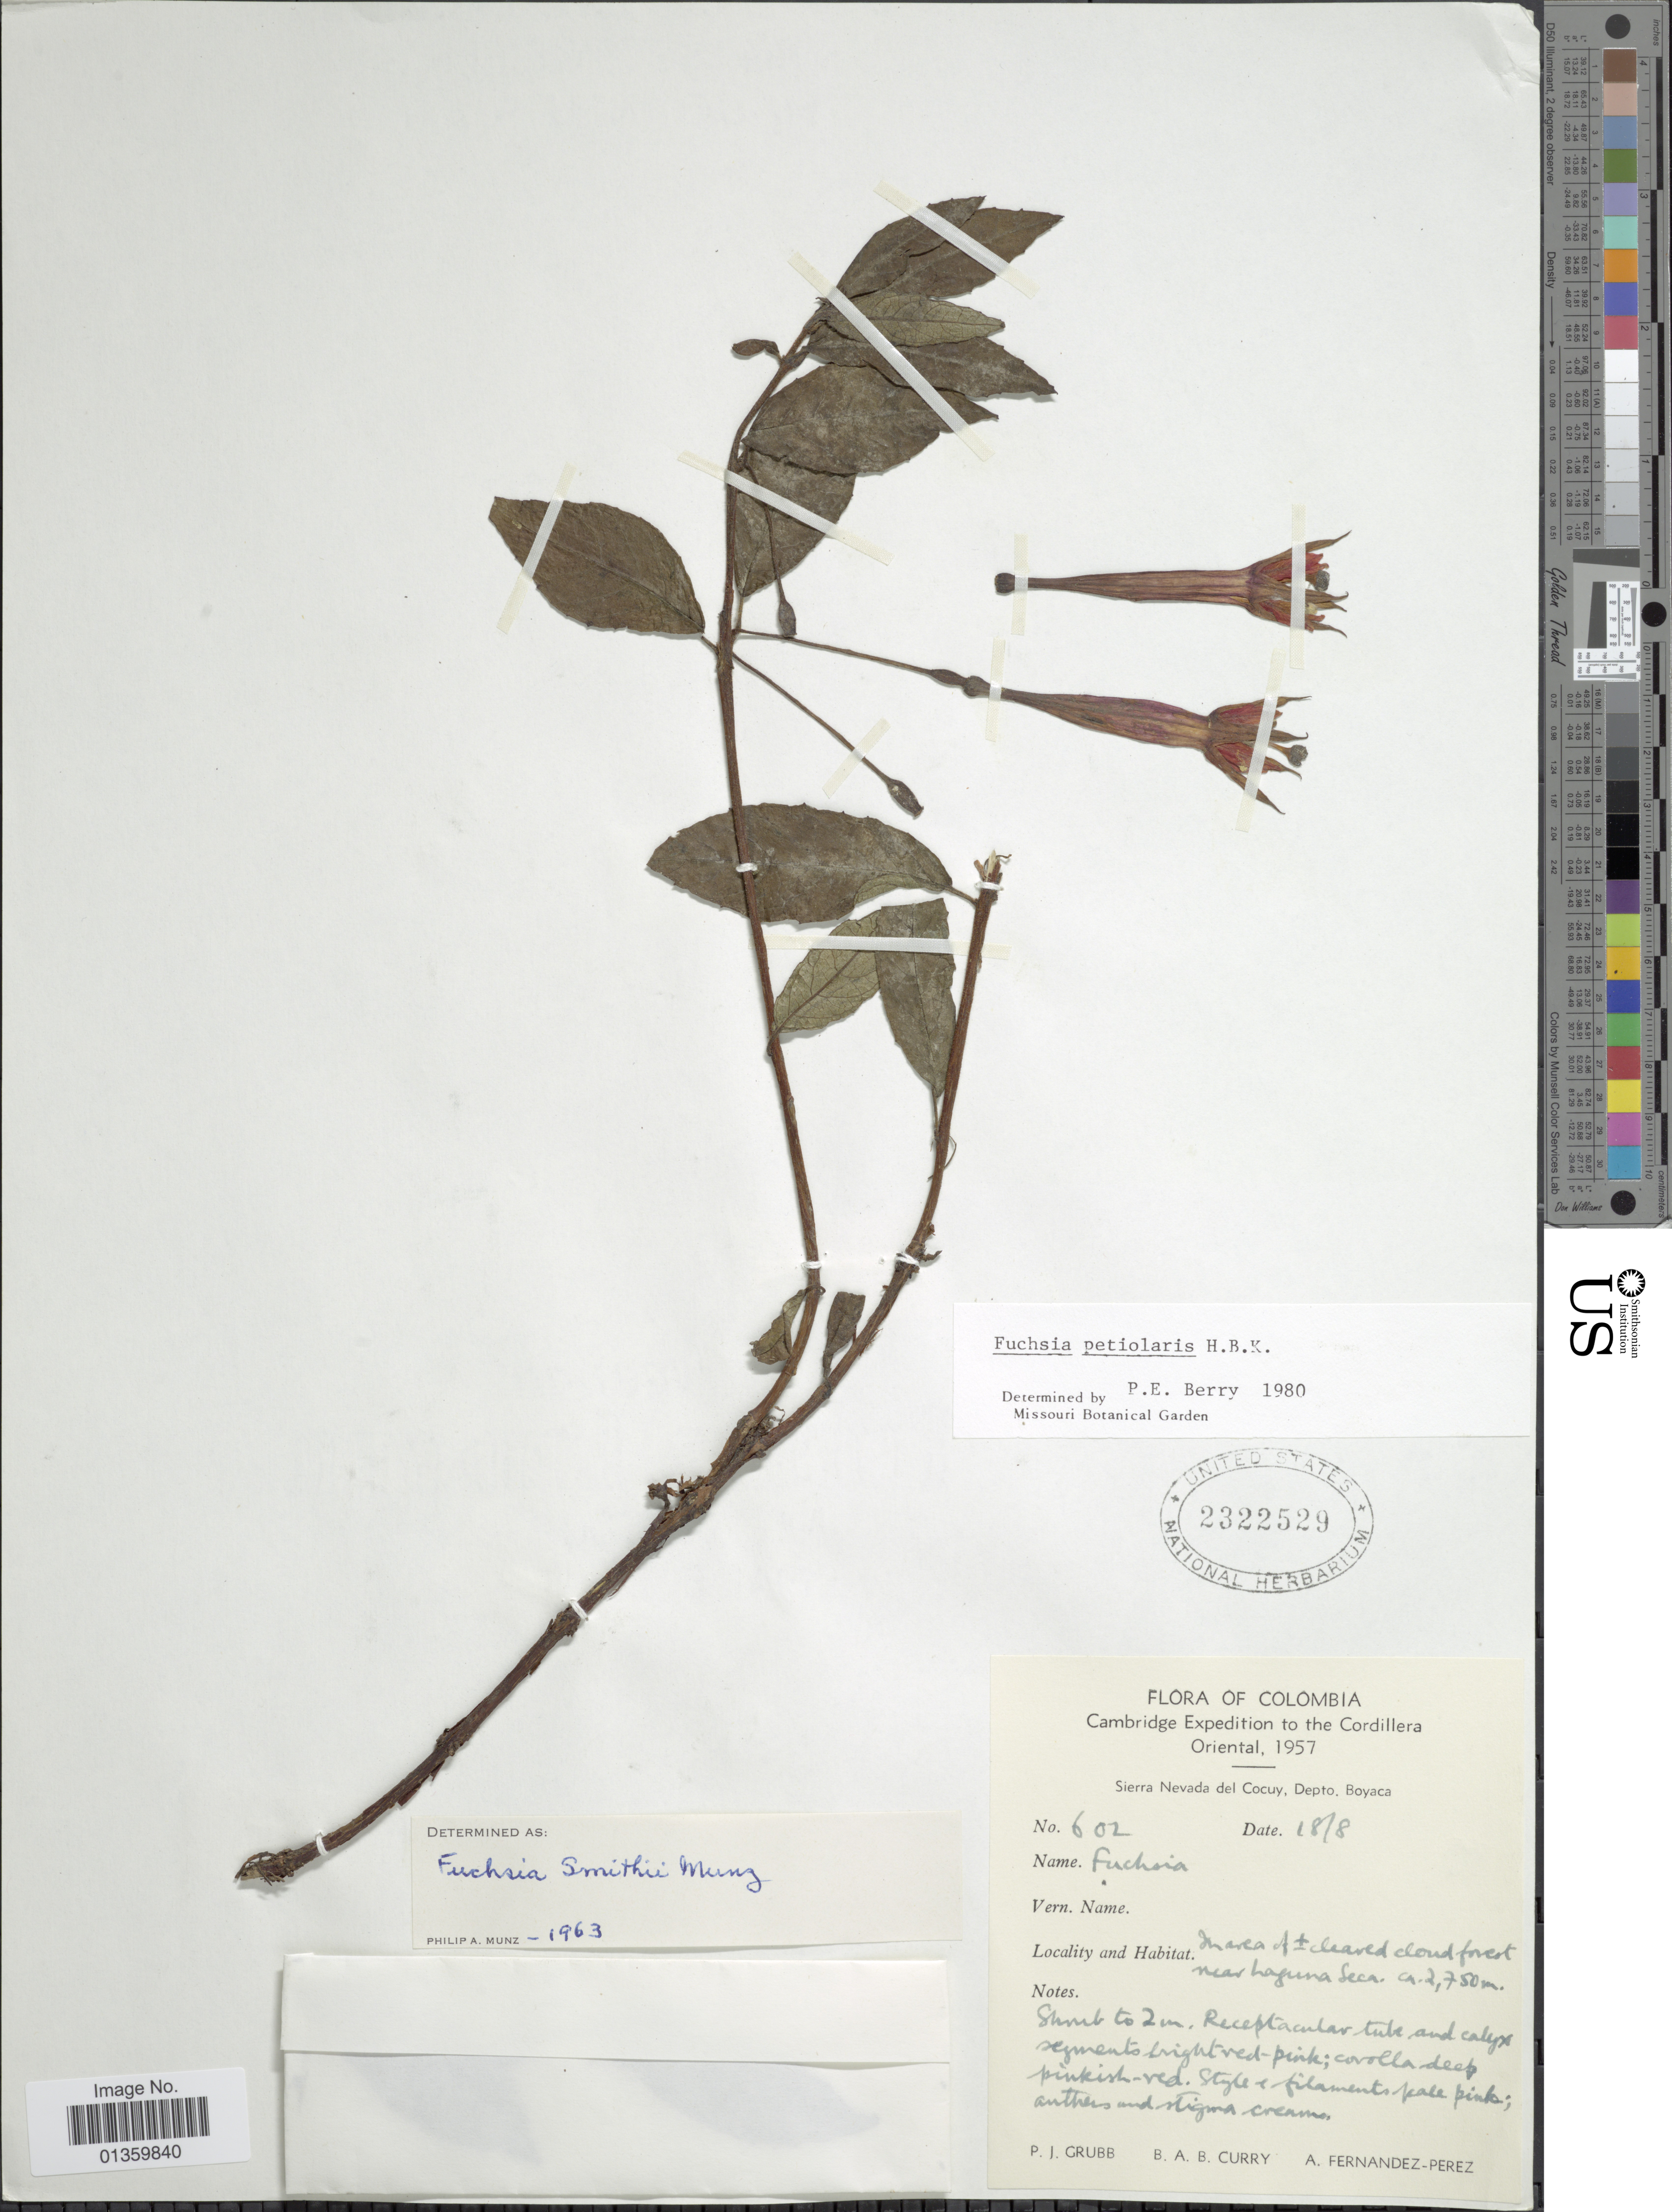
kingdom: Plantae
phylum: Tracheophyta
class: Magnoliopsida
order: Myrtales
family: Onagraceae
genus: Fuchsia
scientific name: Fuchsia petiolaris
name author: Kunth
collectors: P. J. Grubb, B. Curry & A. Fernández-Pérez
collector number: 602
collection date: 1957-08-18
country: Colombia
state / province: Boyacá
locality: Sierra Nevada del Cocuy, in area of ± cleared cloud forest near Laguna Seca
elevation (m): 2750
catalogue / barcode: US 2322529